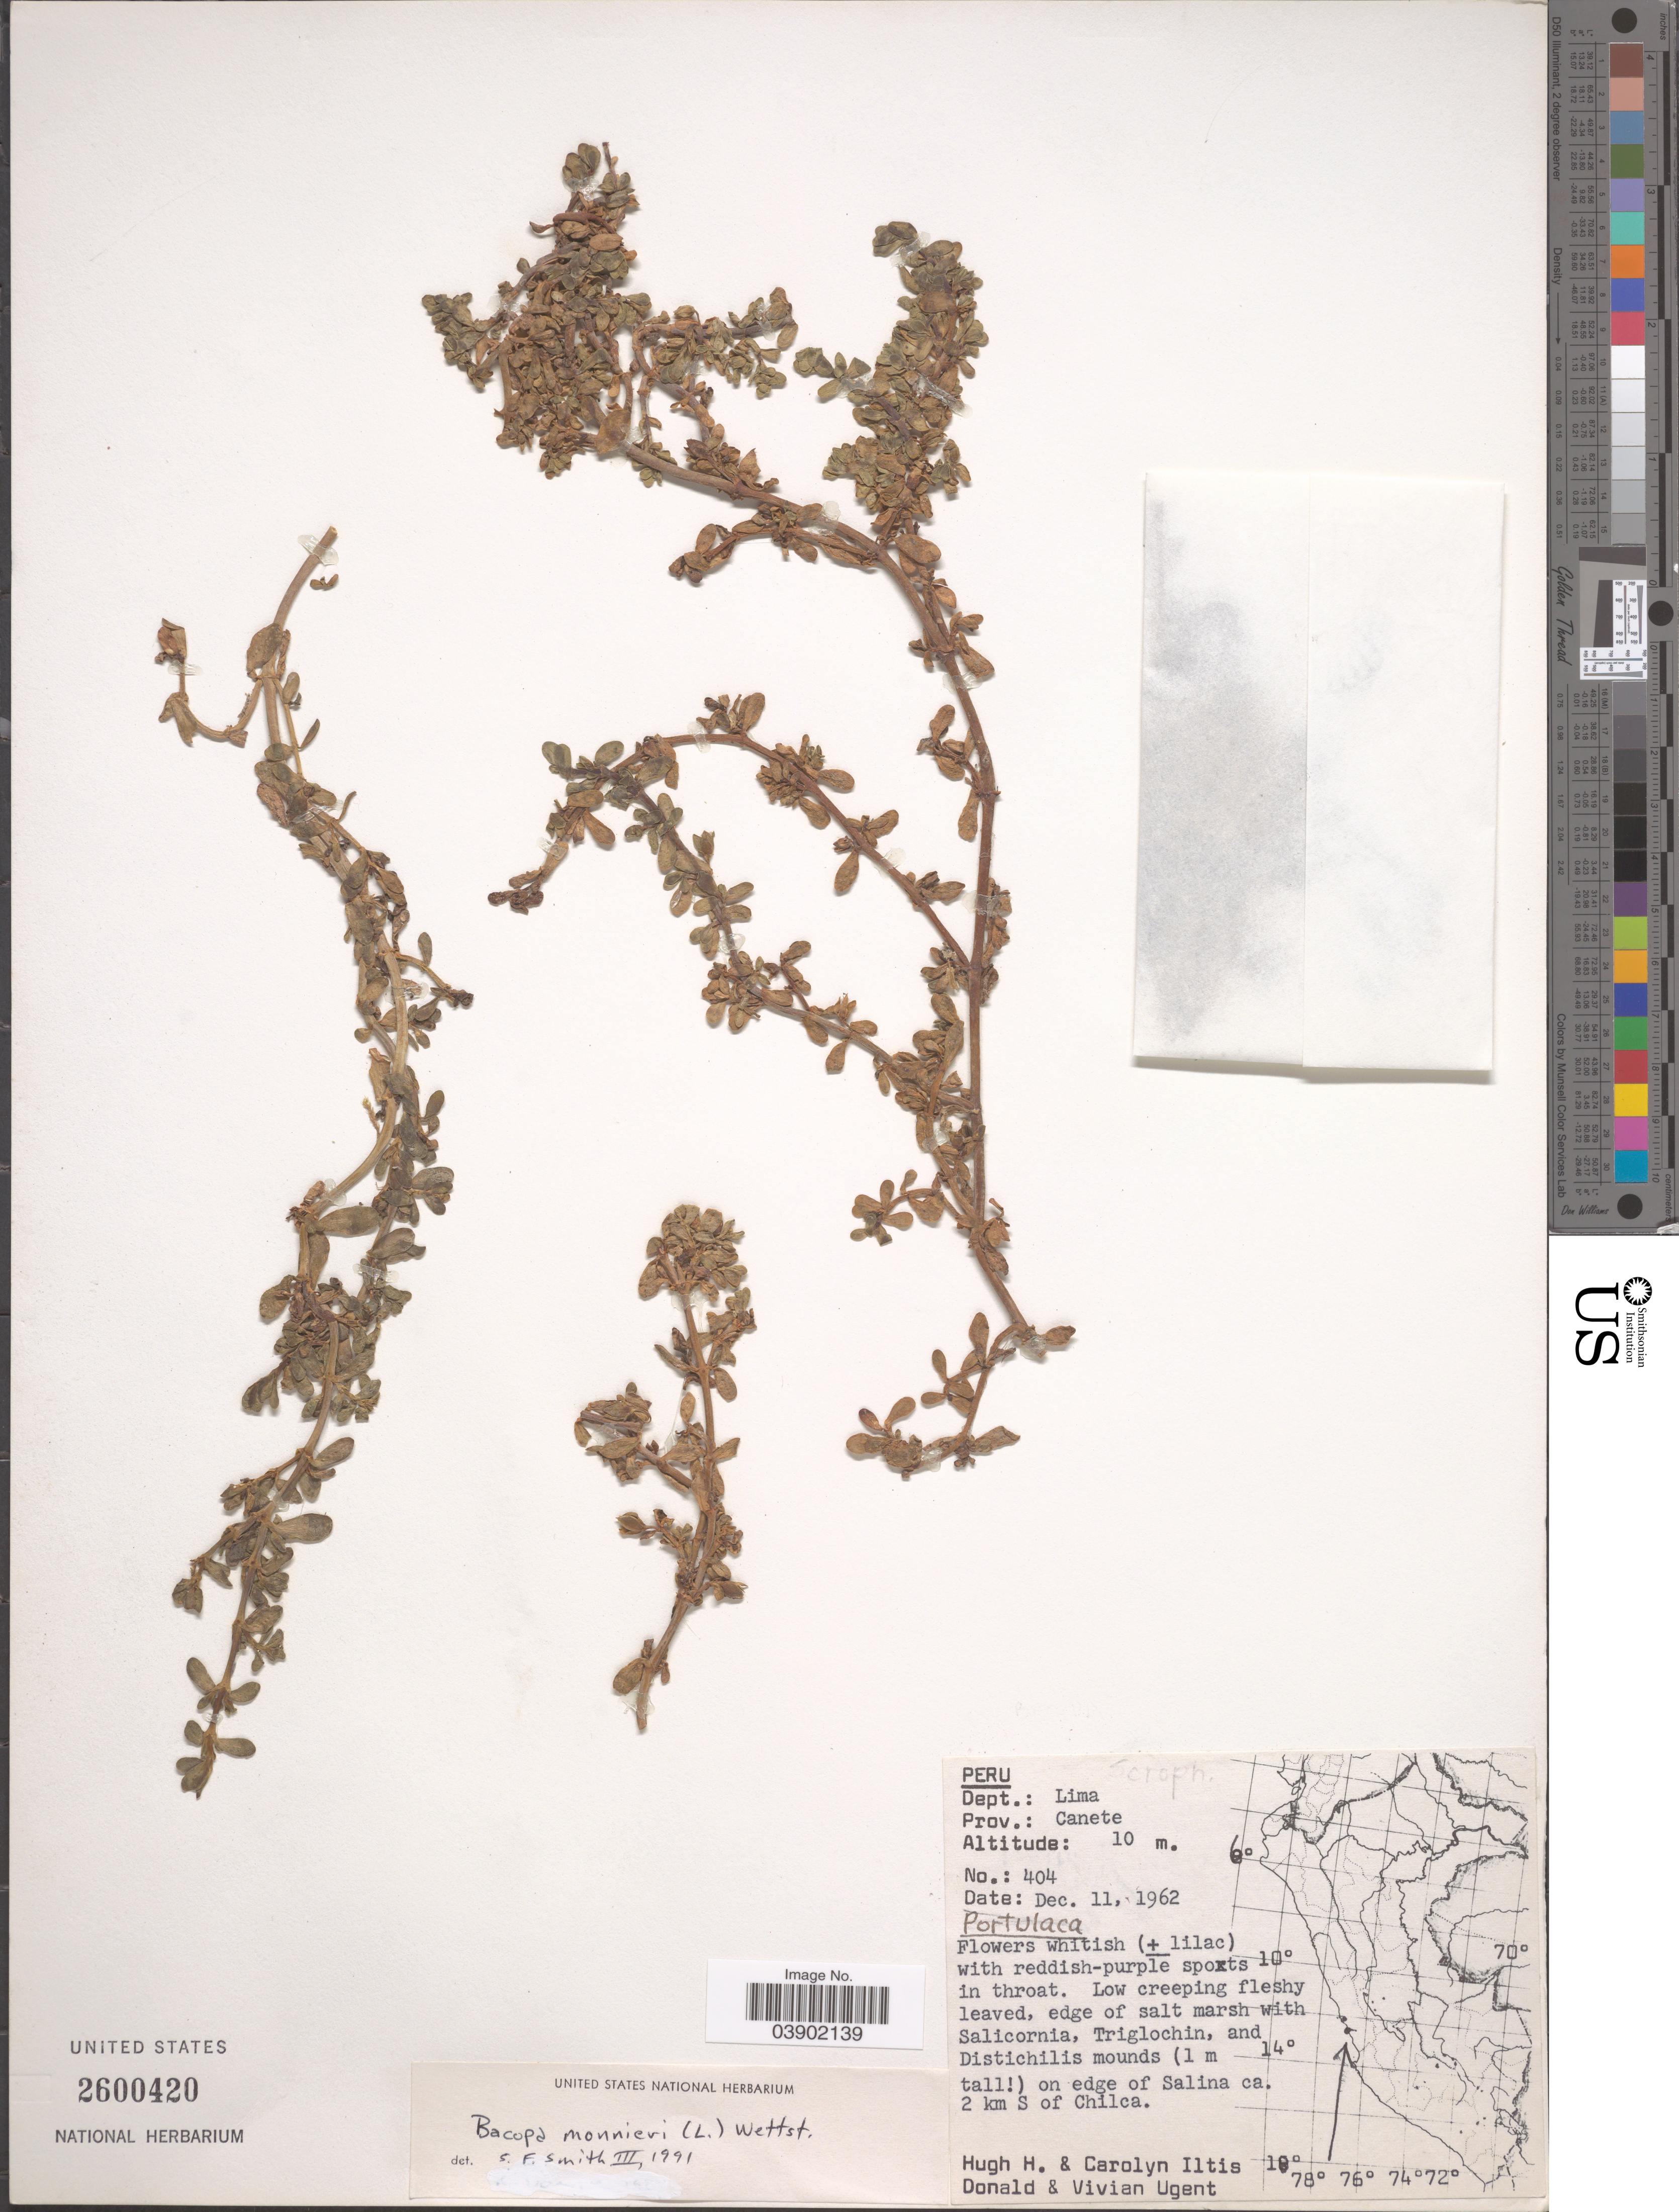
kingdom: Plantae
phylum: Tracheophyta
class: Magnoliopsida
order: Lamiales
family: Plantaginaceae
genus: Bacopa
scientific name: Bacopa monnieri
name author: (L.) Pennell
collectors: H. H. Iltis, C. G. Iltis, D. Ugent & V. Ugent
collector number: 404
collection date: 1962-12-11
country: Peru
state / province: Lima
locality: Dept.: Lima. Prov.: Canete. On edge of Salina ca. 2 km S of Chilca.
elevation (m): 10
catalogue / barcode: US 2600420